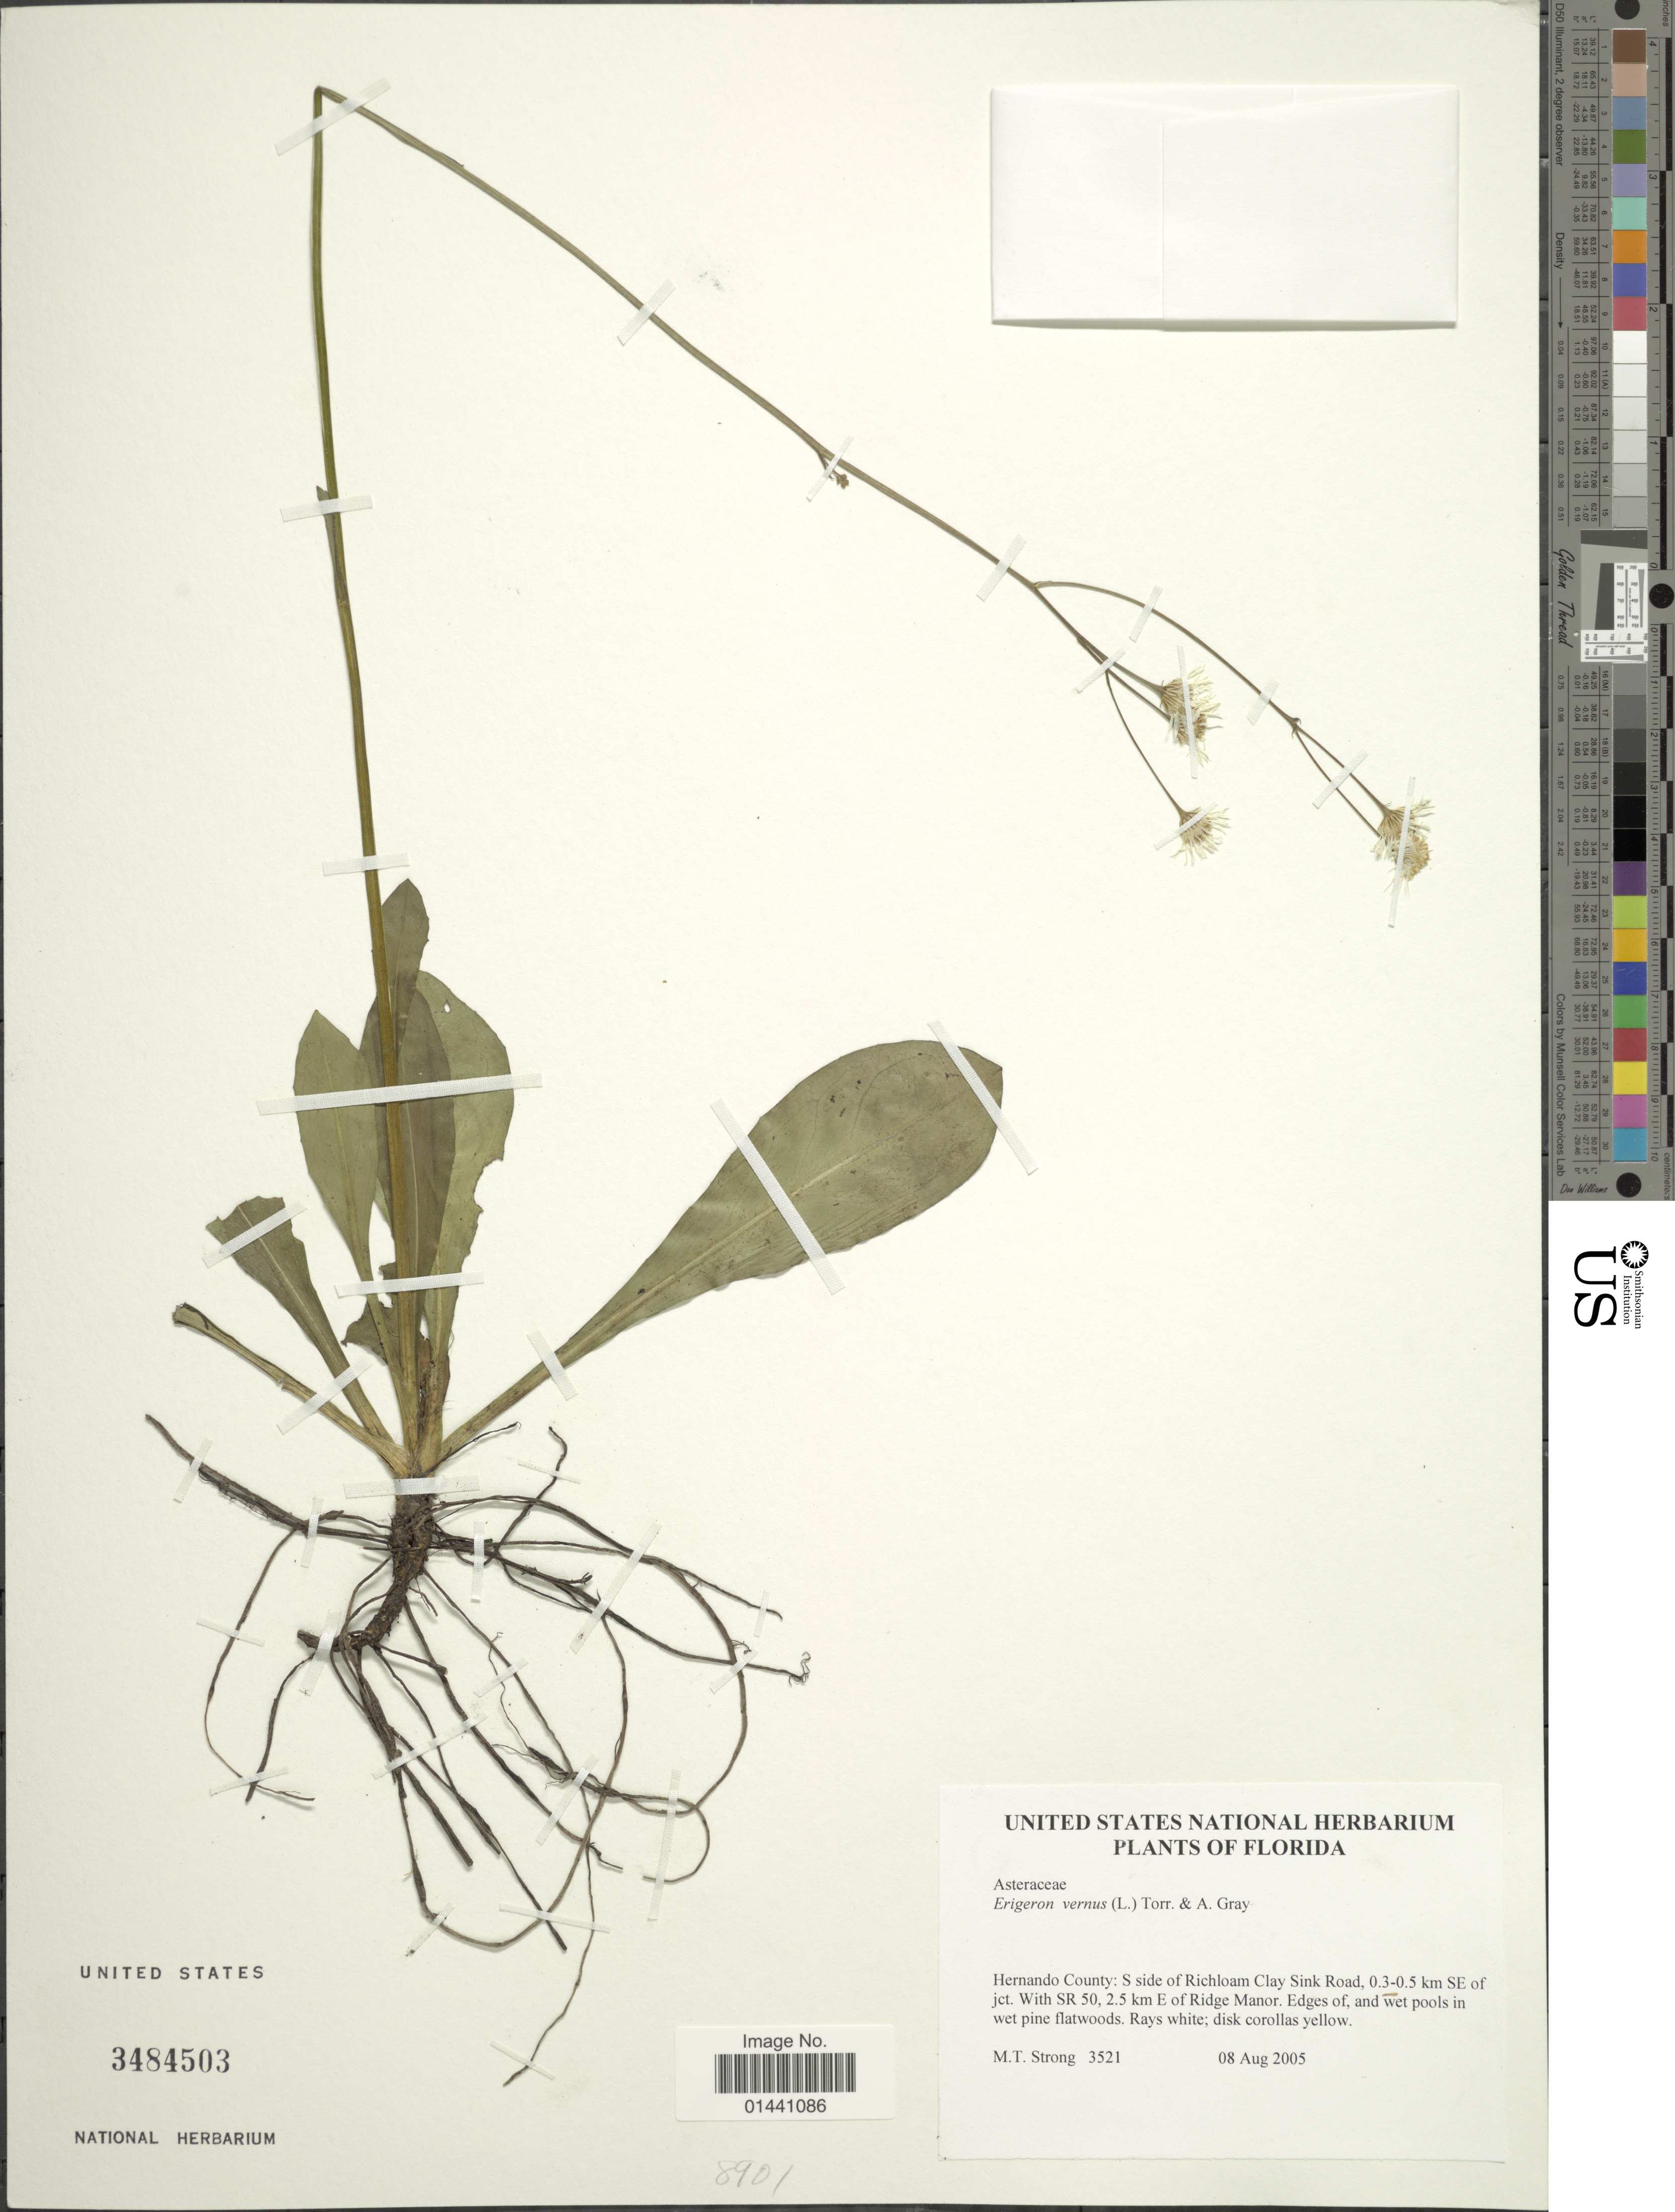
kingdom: Plantae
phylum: Tracheophyta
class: Magnoliopsida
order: Asterales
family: Asteraceae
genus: Erigeron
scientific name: Erigeron vernus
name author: (L.) Torr. & A. Gray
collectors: M. T. Strong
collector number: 3521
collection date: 2005-08-08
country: United States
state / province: Florida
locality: Hernando County: S side of Richloam Clay Sink Road, 0.3-0.5 km SE of jct. with SR 50, 2.5 km E Ridge Manos, Edges of, and wet pools in wet pine flatwoods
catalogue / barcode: US 3484503